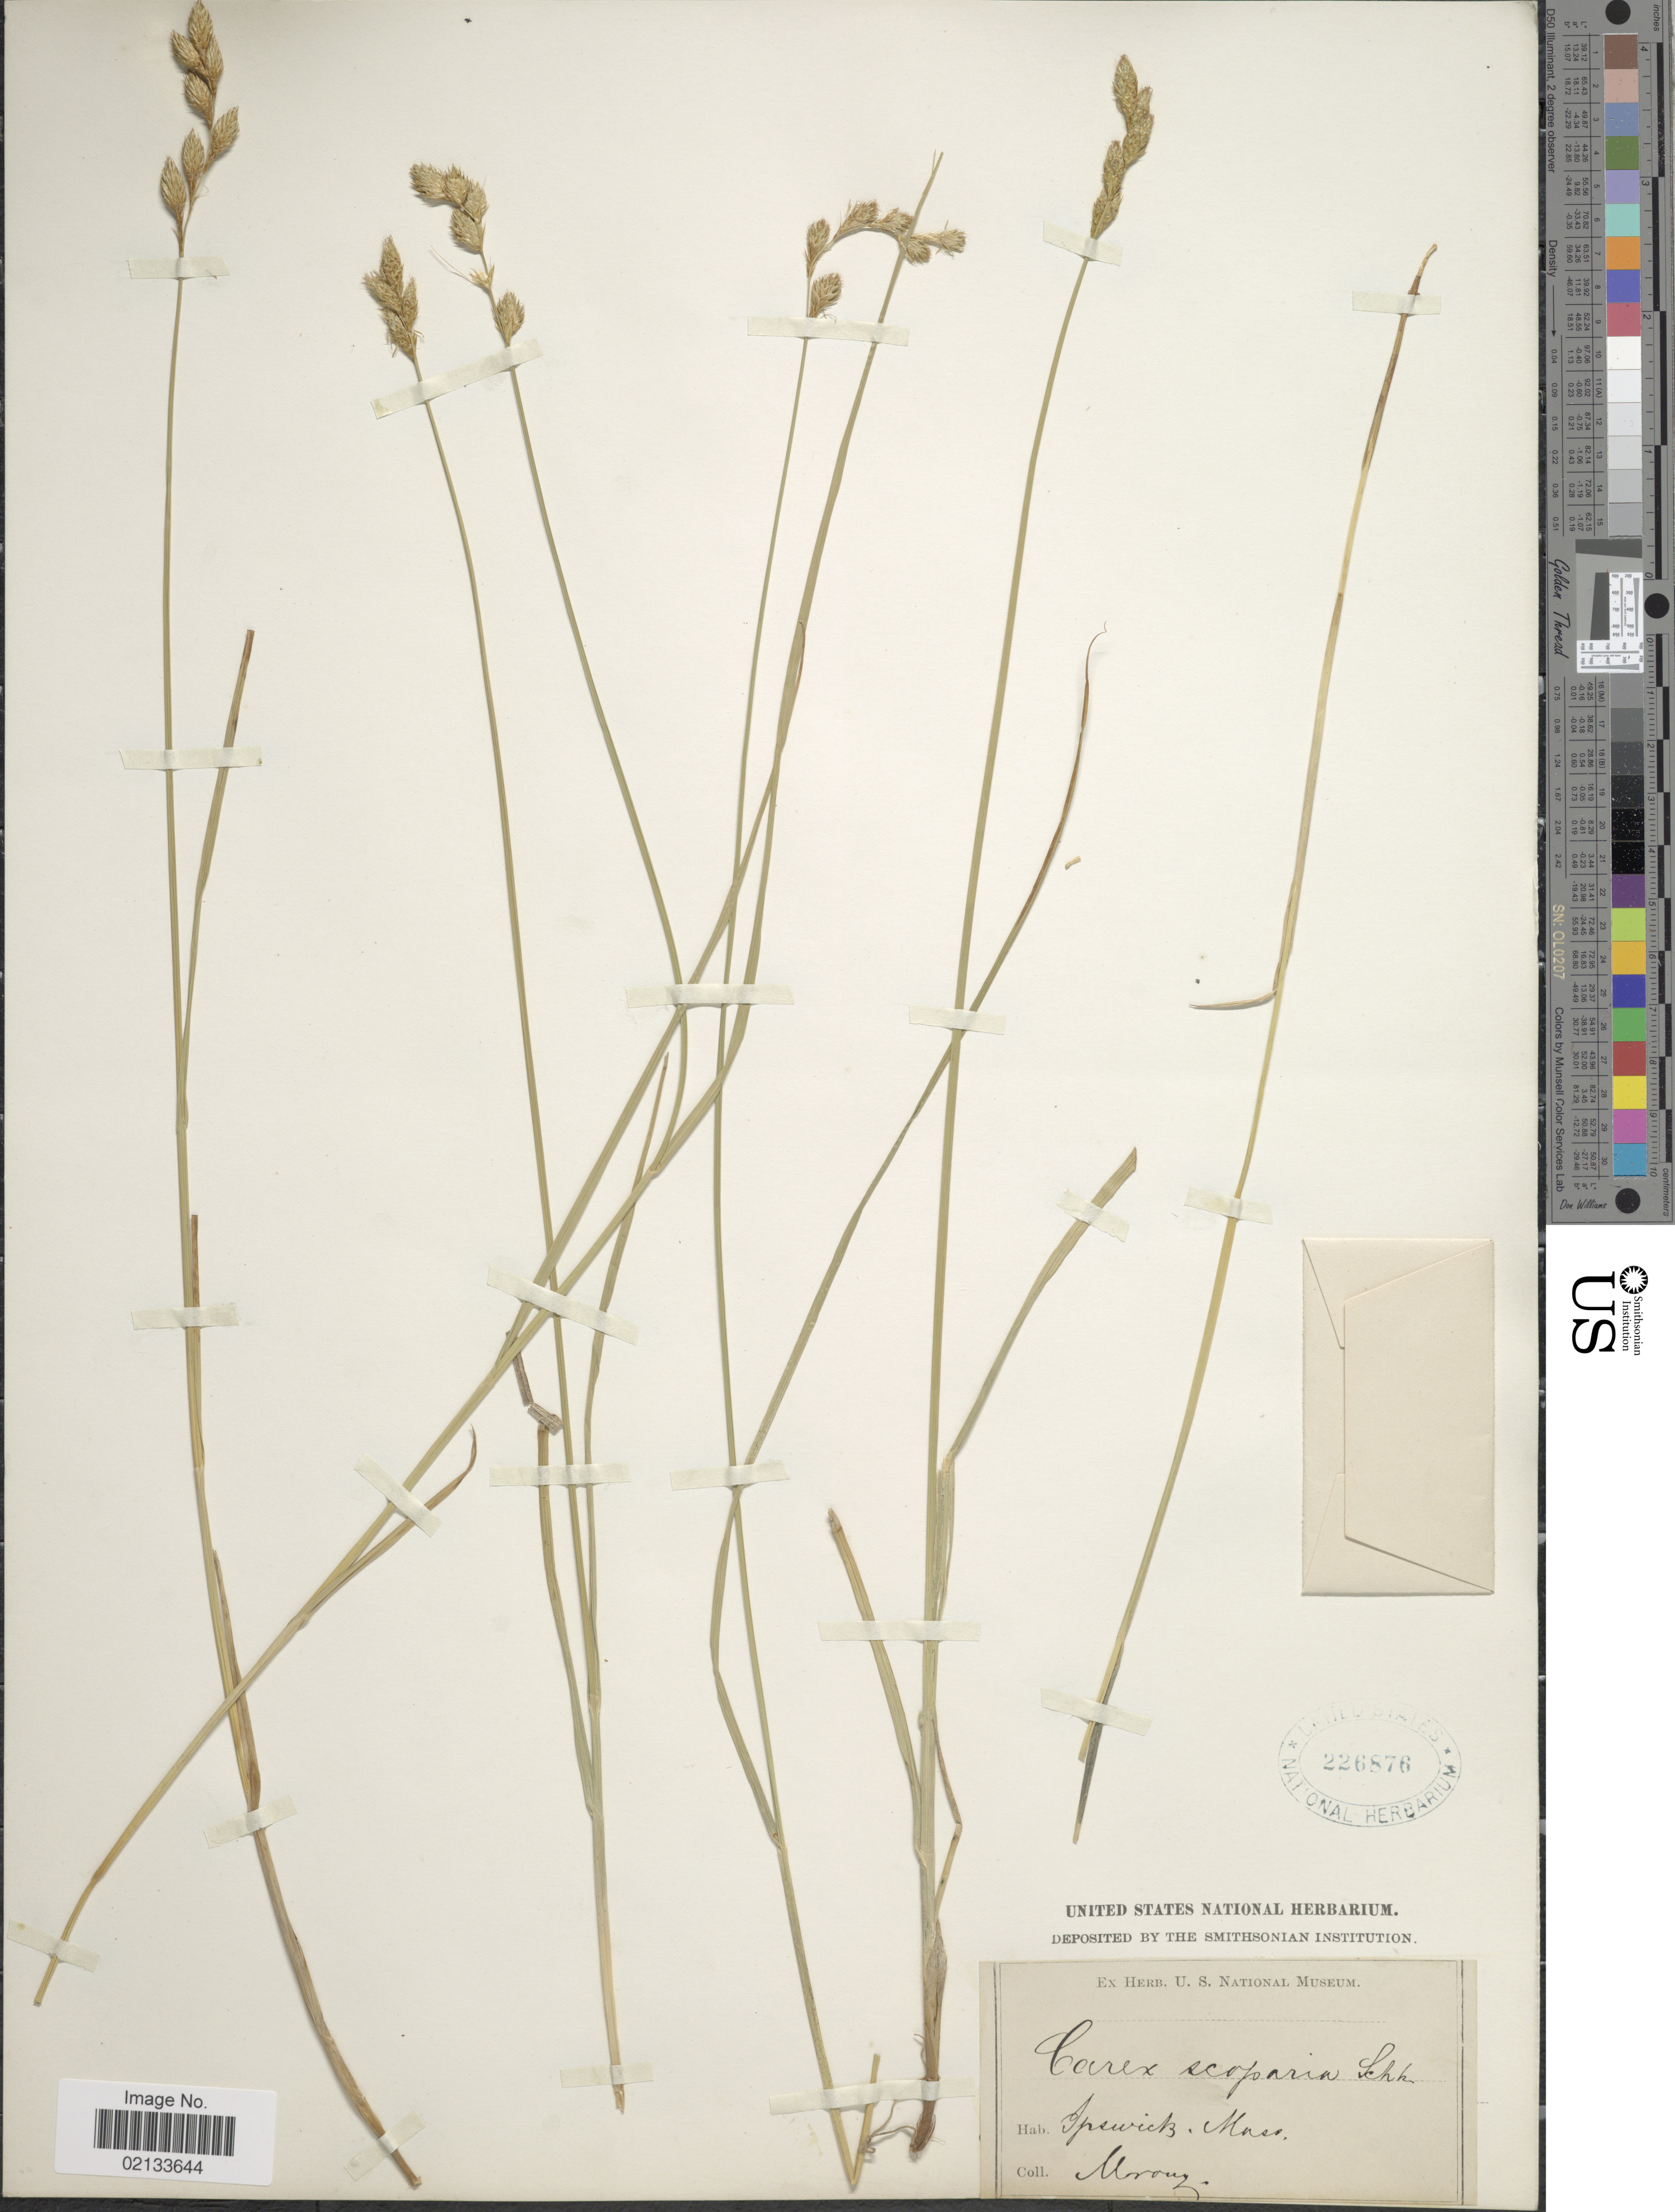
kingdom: Plantae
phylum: Tracheophyta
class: Liliopsida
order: Poales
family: Cyperaceae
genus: Carex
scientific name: Carex scoparia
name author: Schkuhr ex Willd.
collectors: Morong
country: United States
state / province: Massachusetts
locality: Ipswich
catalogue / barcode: US 226876